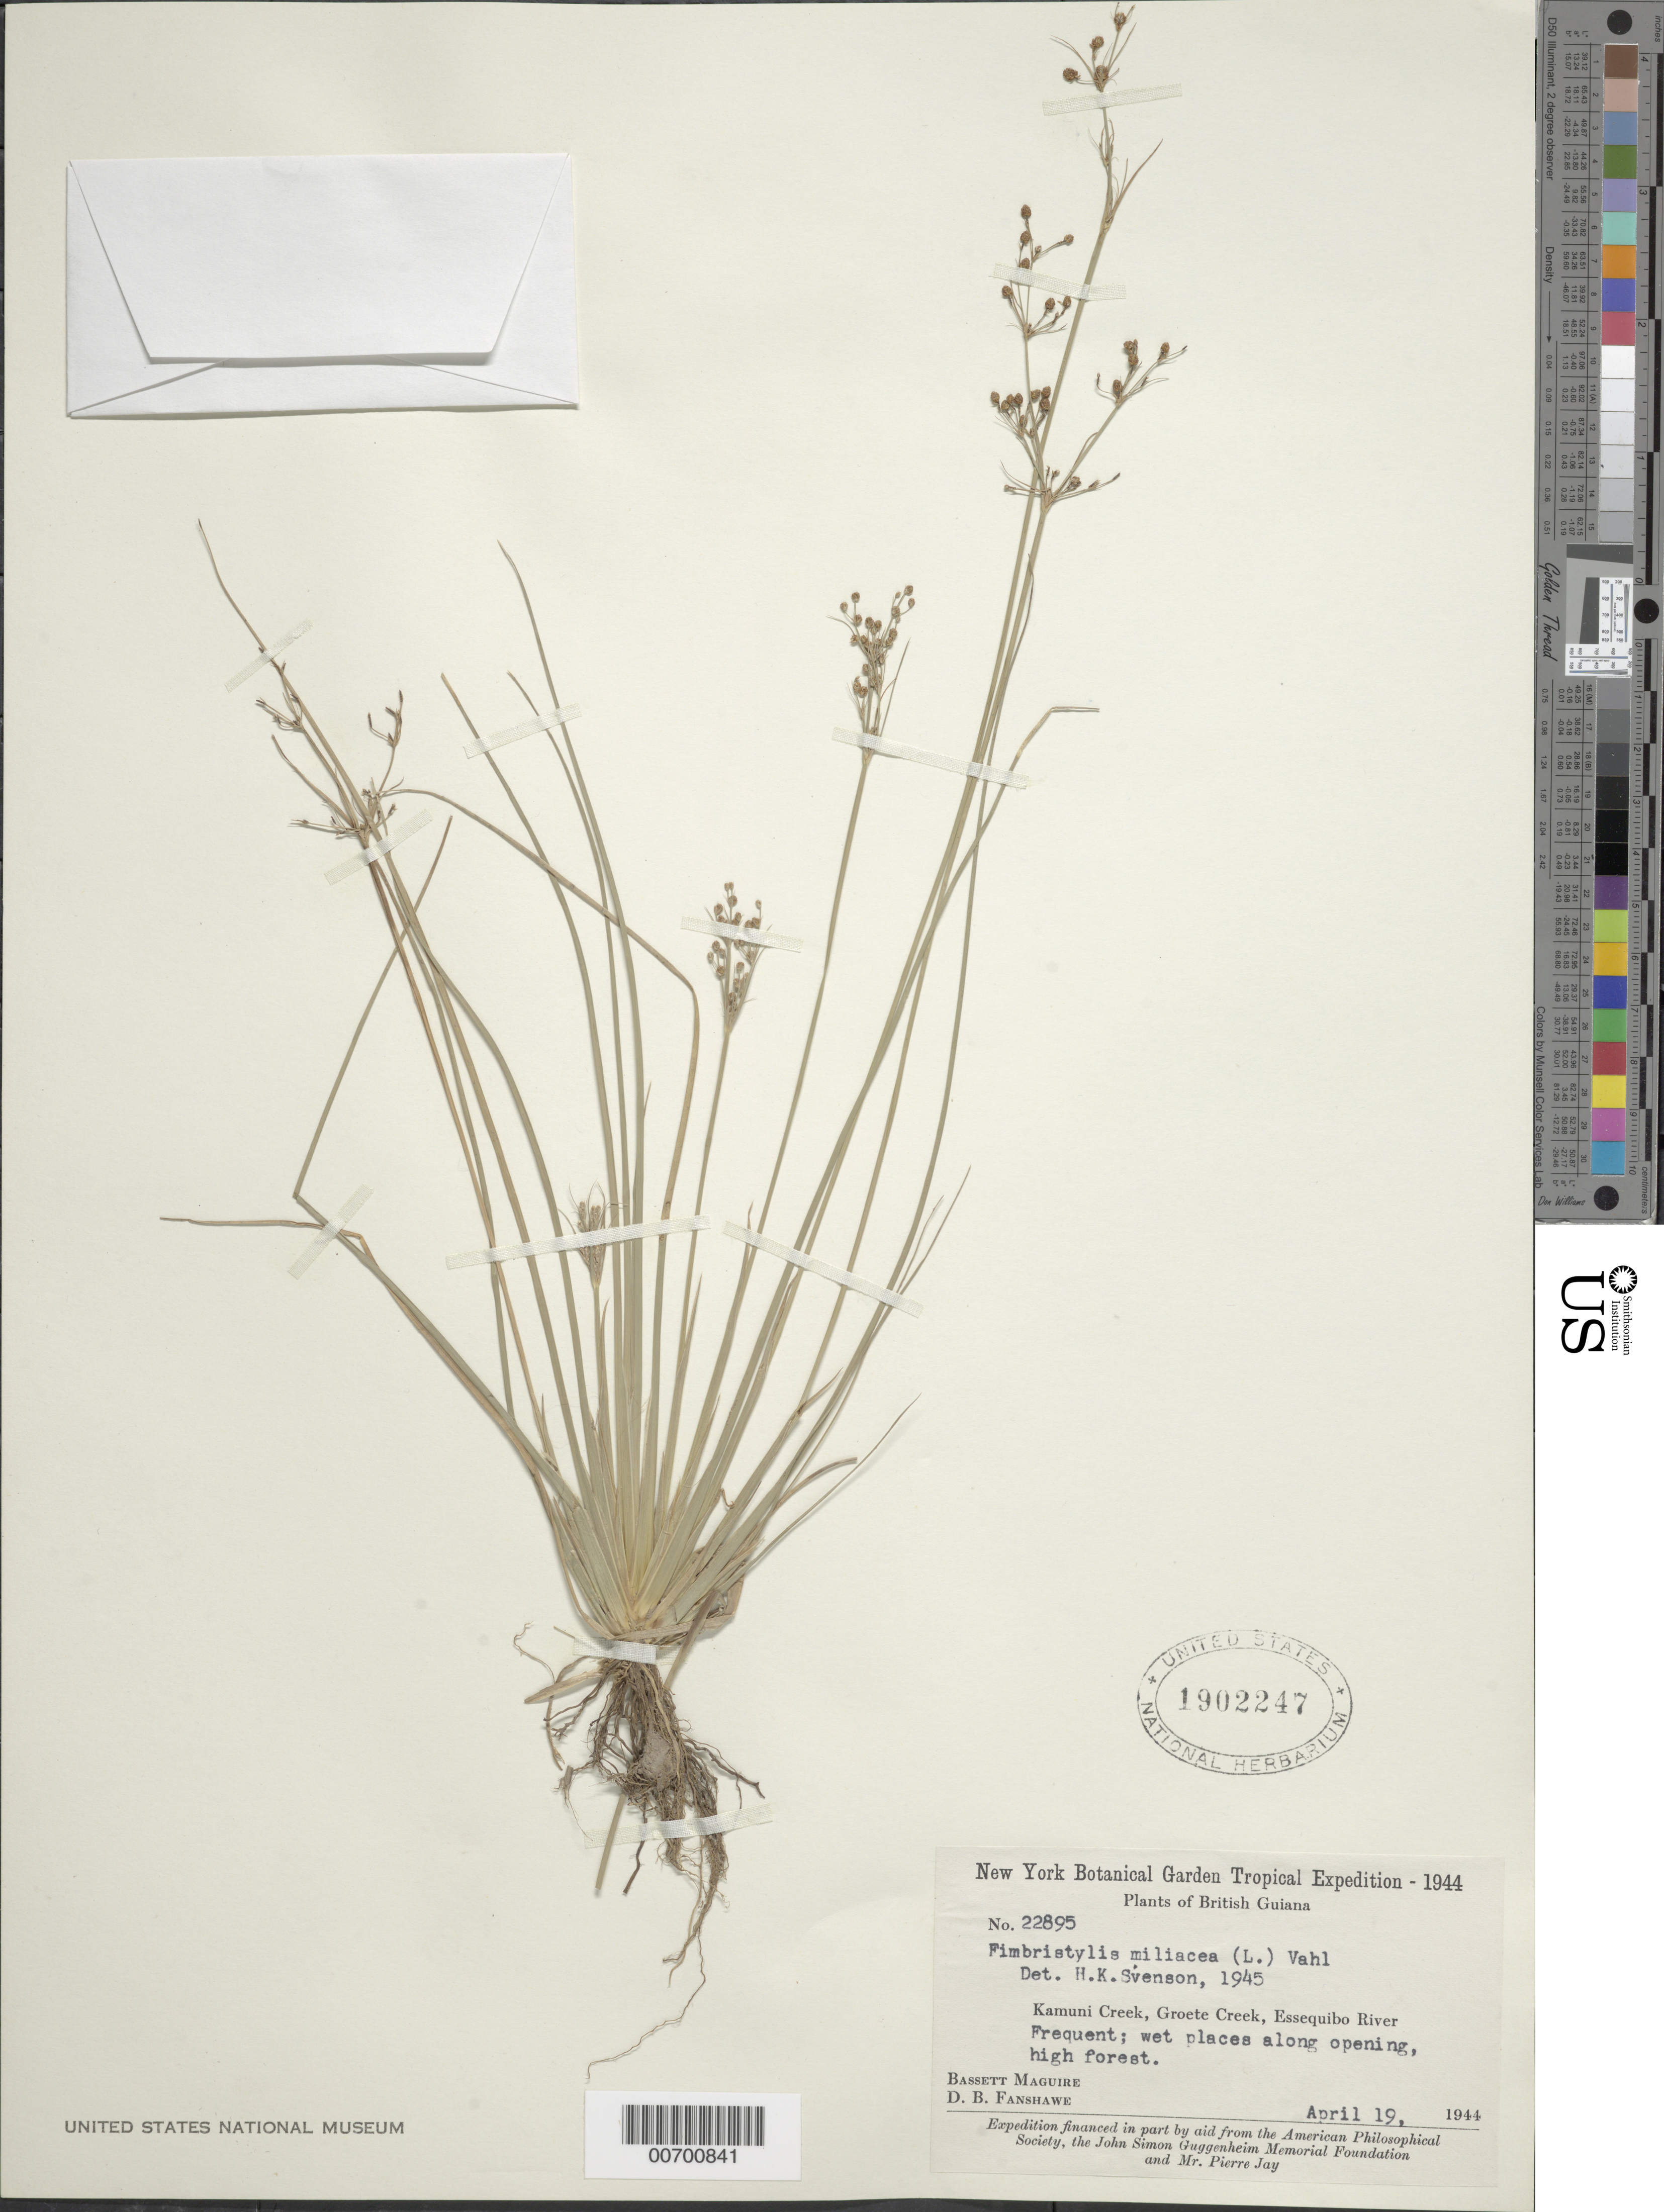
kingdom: Plantae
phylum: Tracheophyta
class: Liliopsida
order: Poales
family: Cyperaceae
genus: Fimbristylis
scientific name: Fimbristylis littoralis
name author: Gaudich.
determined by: Strong, M. T., (US), Smithsonian Institution - National Museum of Natural History (UNITED STATES)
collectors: B. Maguire & D. B. Fanshawe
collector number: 22895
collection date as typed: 19-Apr-44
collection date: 1944-04-19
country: Guyana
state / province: Essequibo Isl-W. Demerara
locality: Kamuni Creek, Groete Creek, Essequibo River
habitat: Wet places long opening, high forest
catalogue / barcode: US 1902247